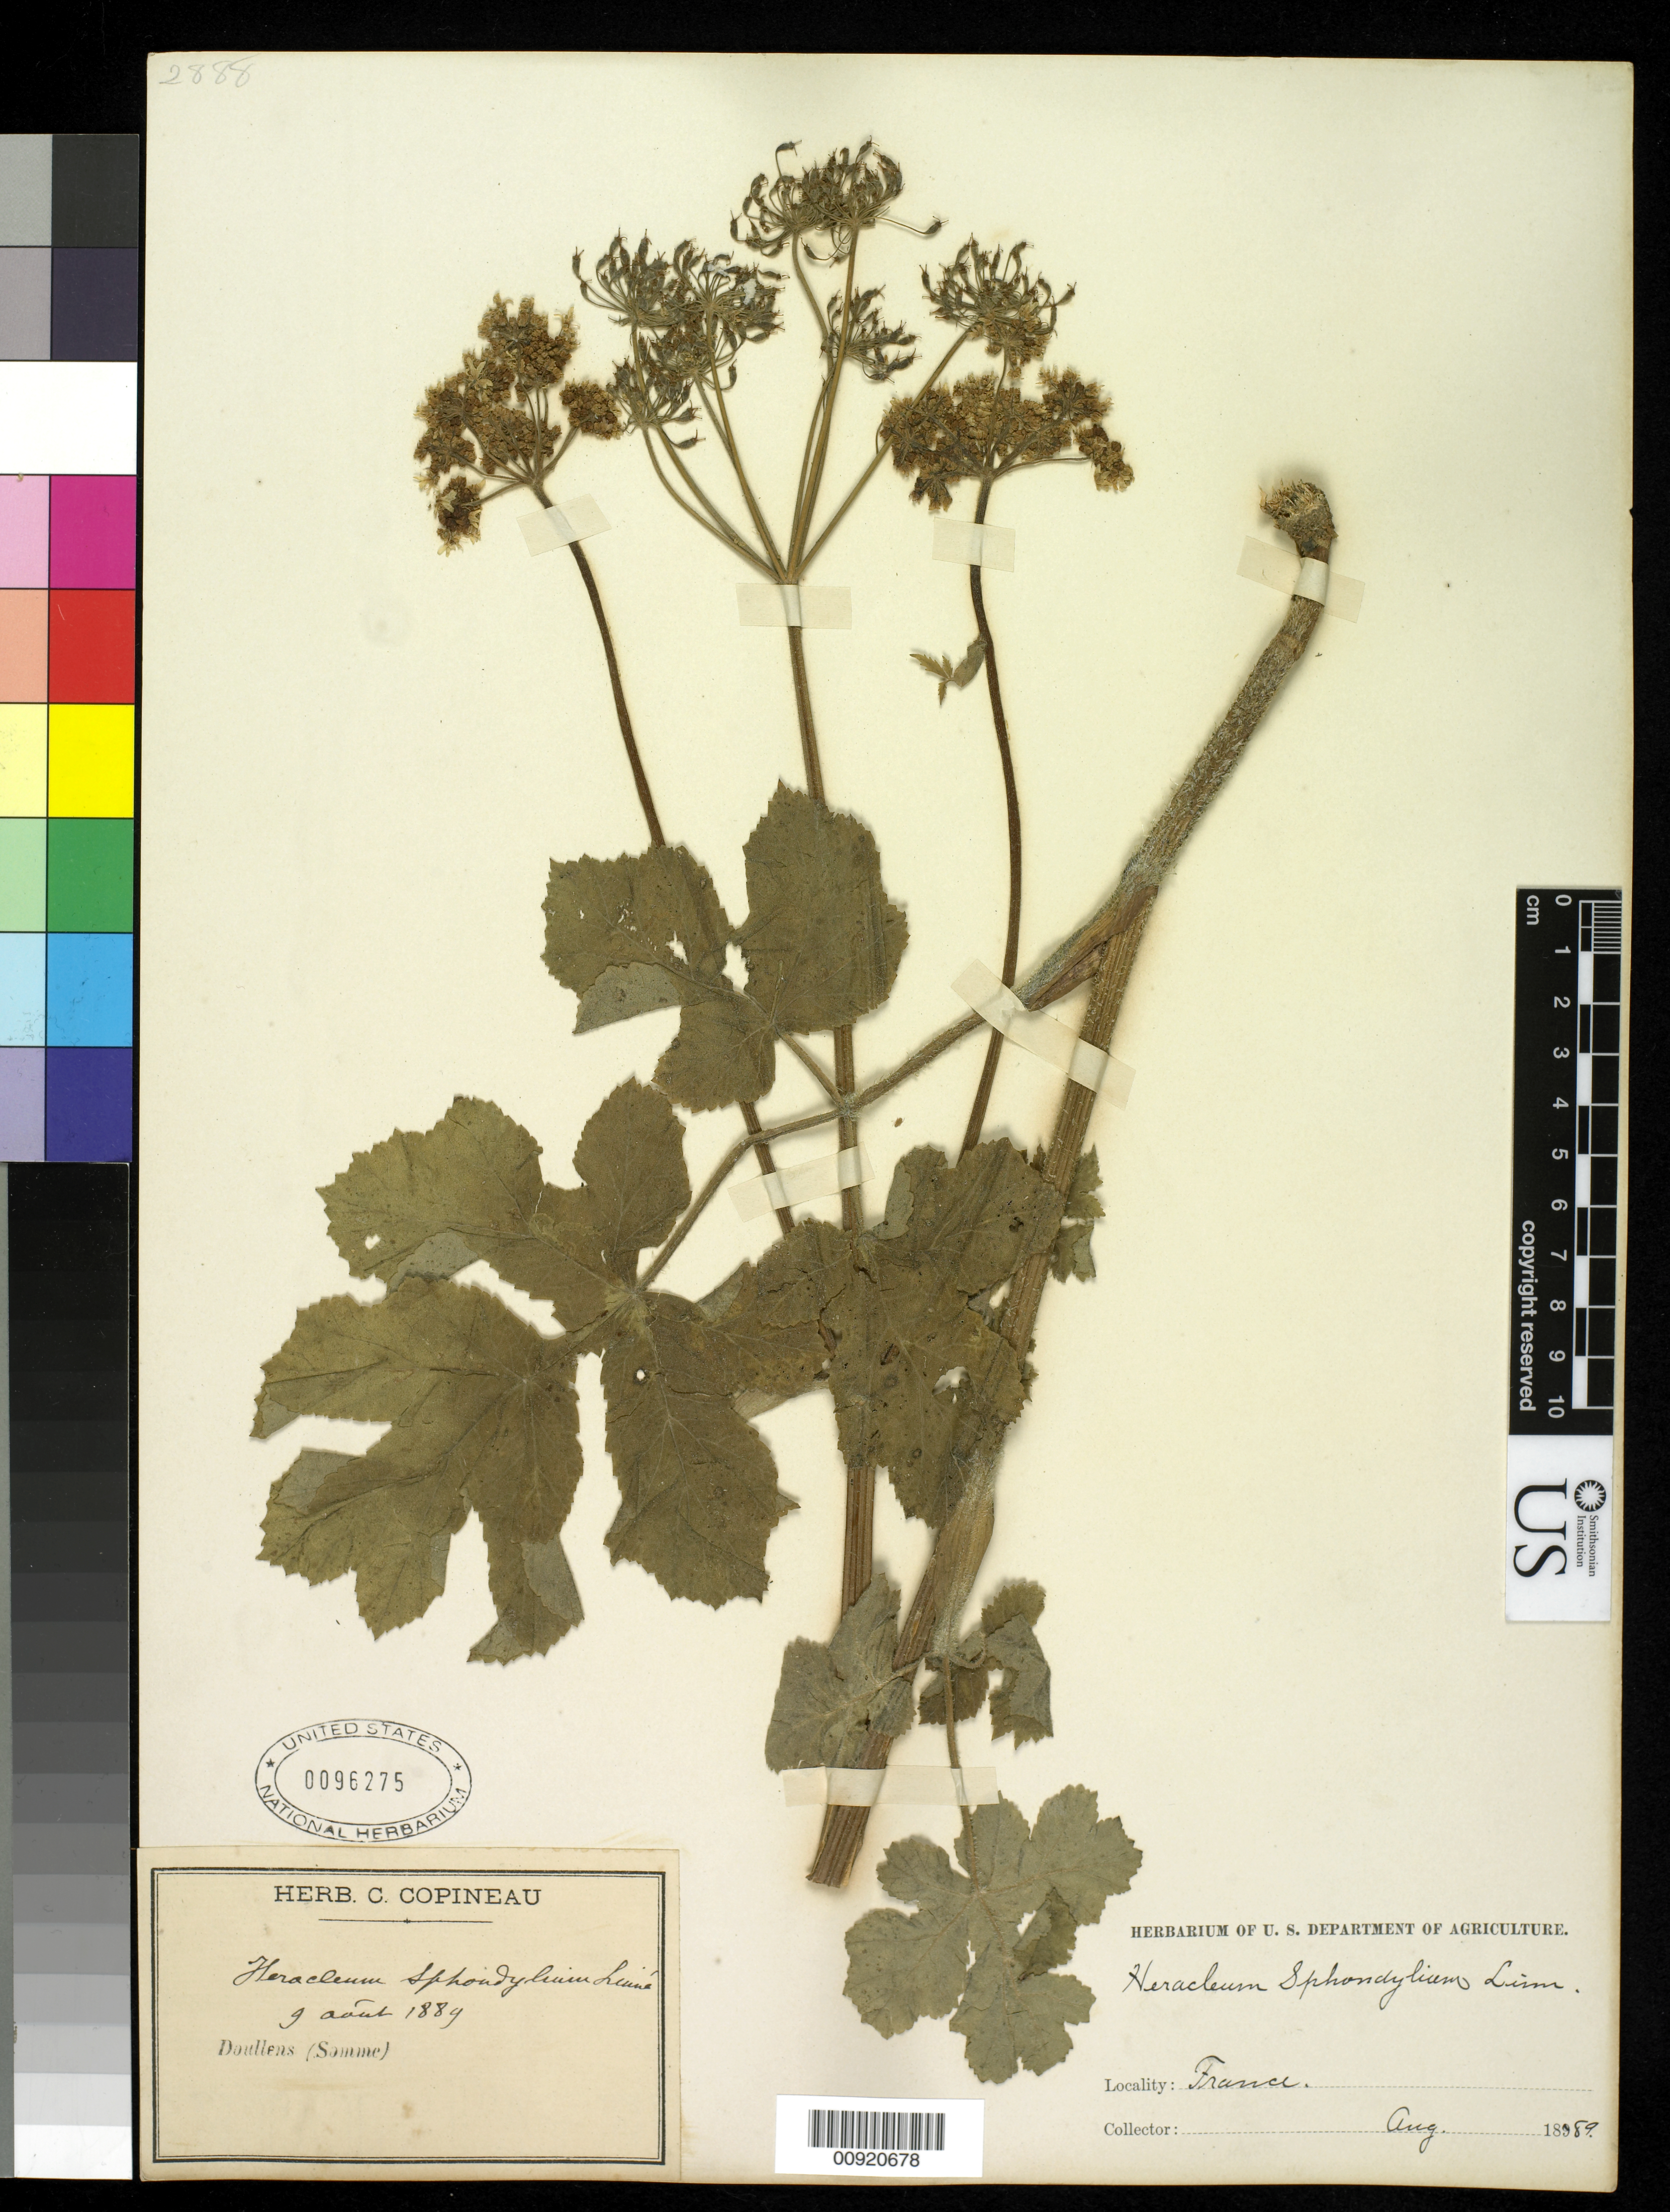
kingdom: Plantae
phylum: Tracheophyta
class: Magnoliopsida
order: Apiales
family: Apiaceae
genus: Heracleum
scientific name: Heracleum sphondylium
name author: L.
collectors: C. Copineau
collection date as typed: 09 Aug 1884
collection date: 1884-08-09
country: France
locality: Doullens (Somme)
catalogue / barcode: US 96275